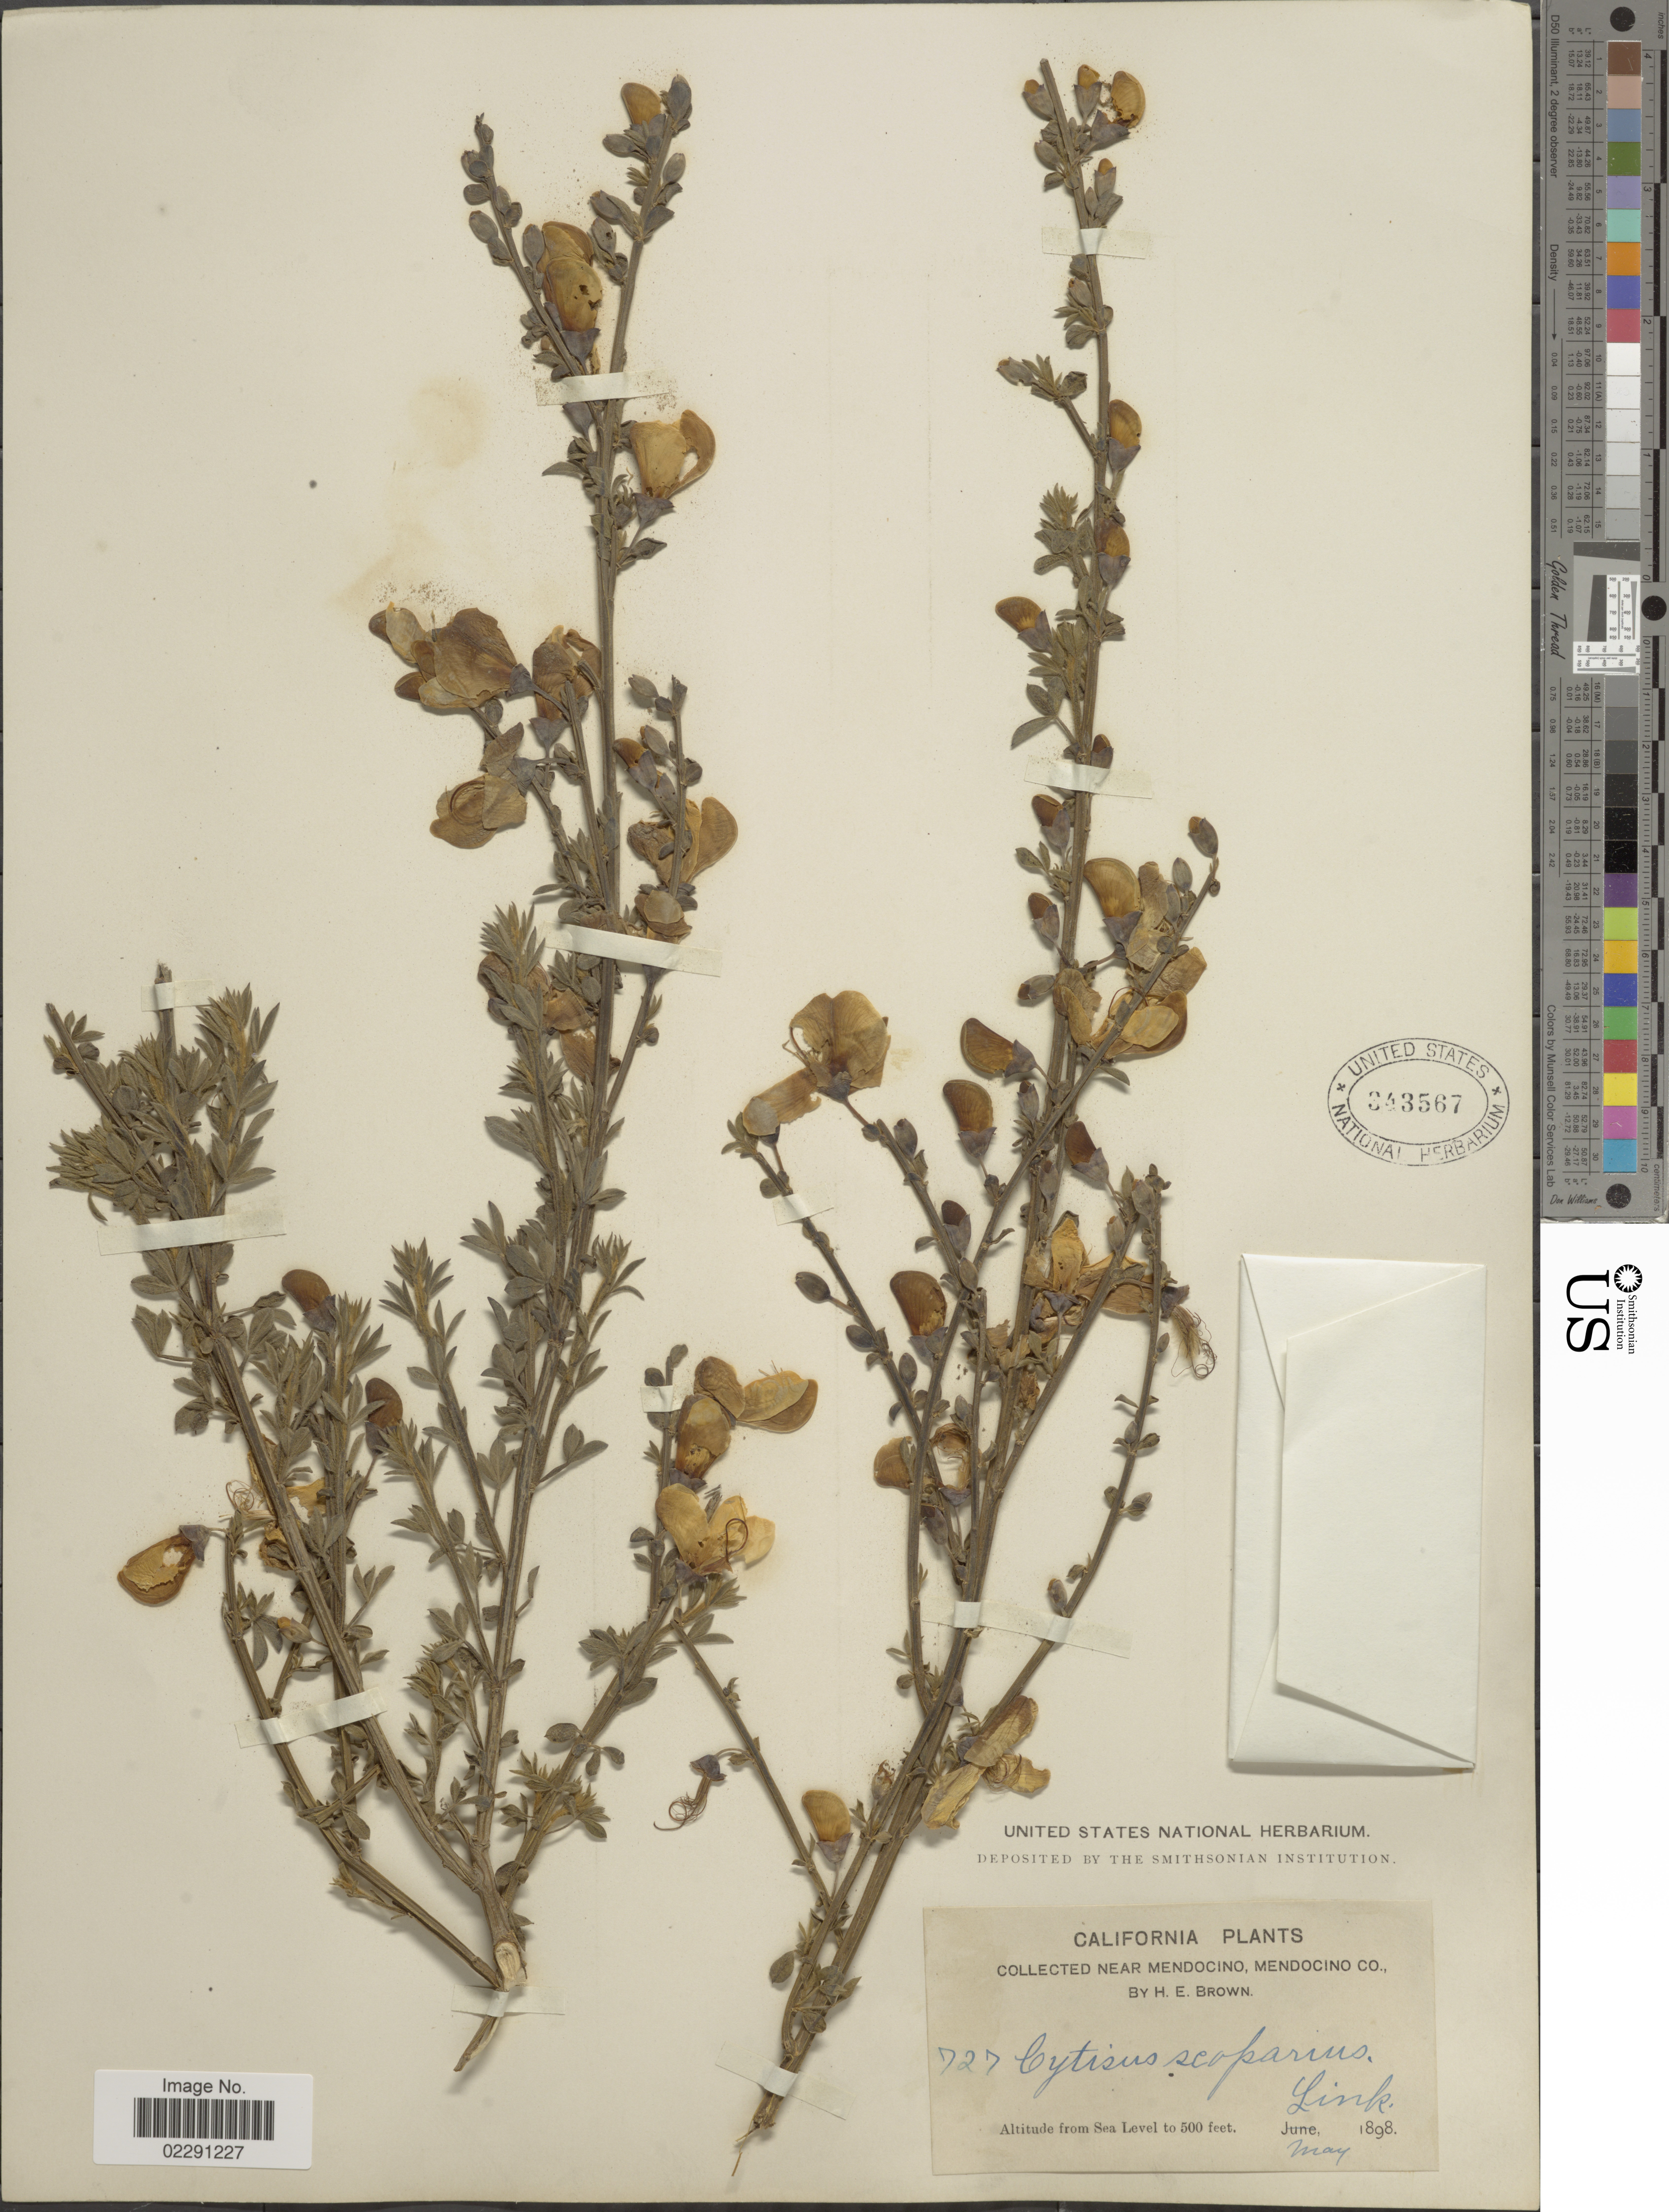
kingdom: Plantae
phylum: Tracheophyta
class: Magnoliopsida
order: Fabales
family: Fabaceae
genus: Cytisus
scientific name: Cytisus scoparius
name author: (L.) Link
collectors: H. E. Brown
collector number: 727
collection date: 1898-05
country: United States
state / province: California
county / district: Mendocino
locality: Near Mendocino, Mendocino Co.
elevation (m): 152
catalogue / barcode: US 343567